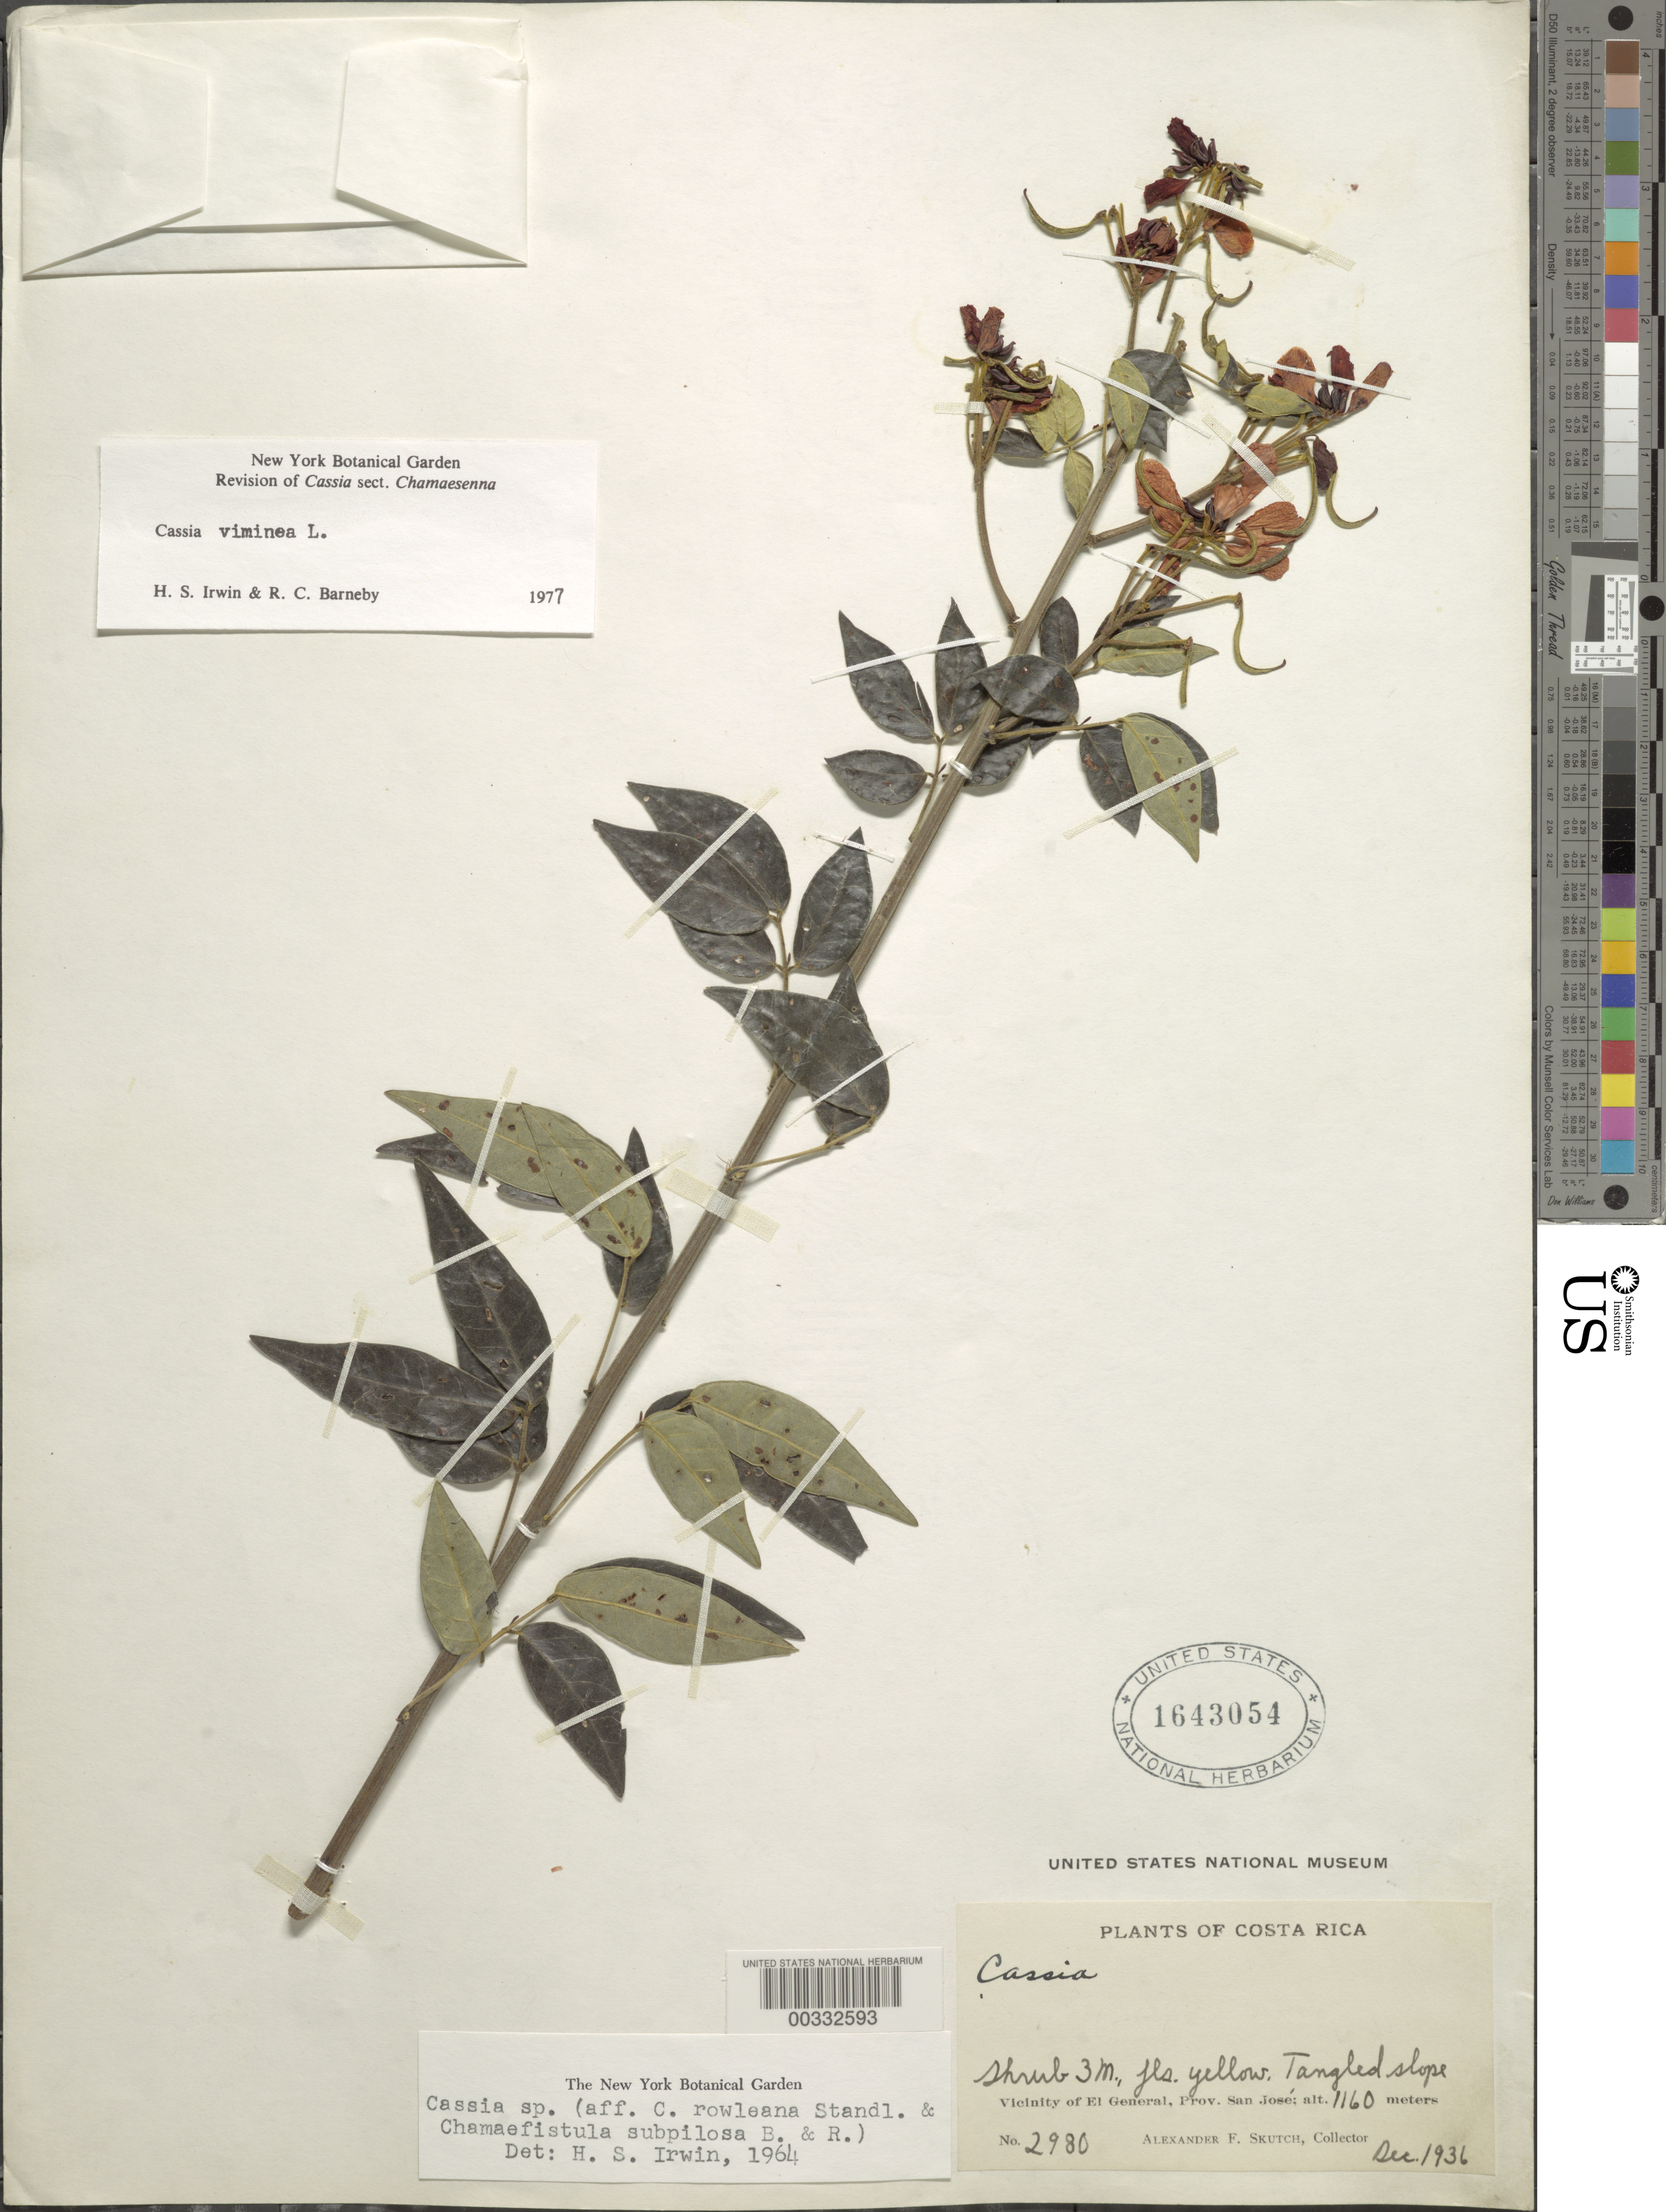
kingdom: Plantae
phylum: Tracheophyta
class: Magnoliopsida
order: Fabales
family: Fabaceae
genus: Senna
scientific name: Senna viminea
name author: (L.) H.S. Irwin & Barneby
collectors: A. F. Skutch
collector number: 2980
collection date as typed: Dec 1936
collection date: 1936-12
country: Costa Rica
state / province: San José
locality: Vicinity of el general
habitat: Tangled slope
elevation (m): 1160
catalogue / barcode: US 1643054